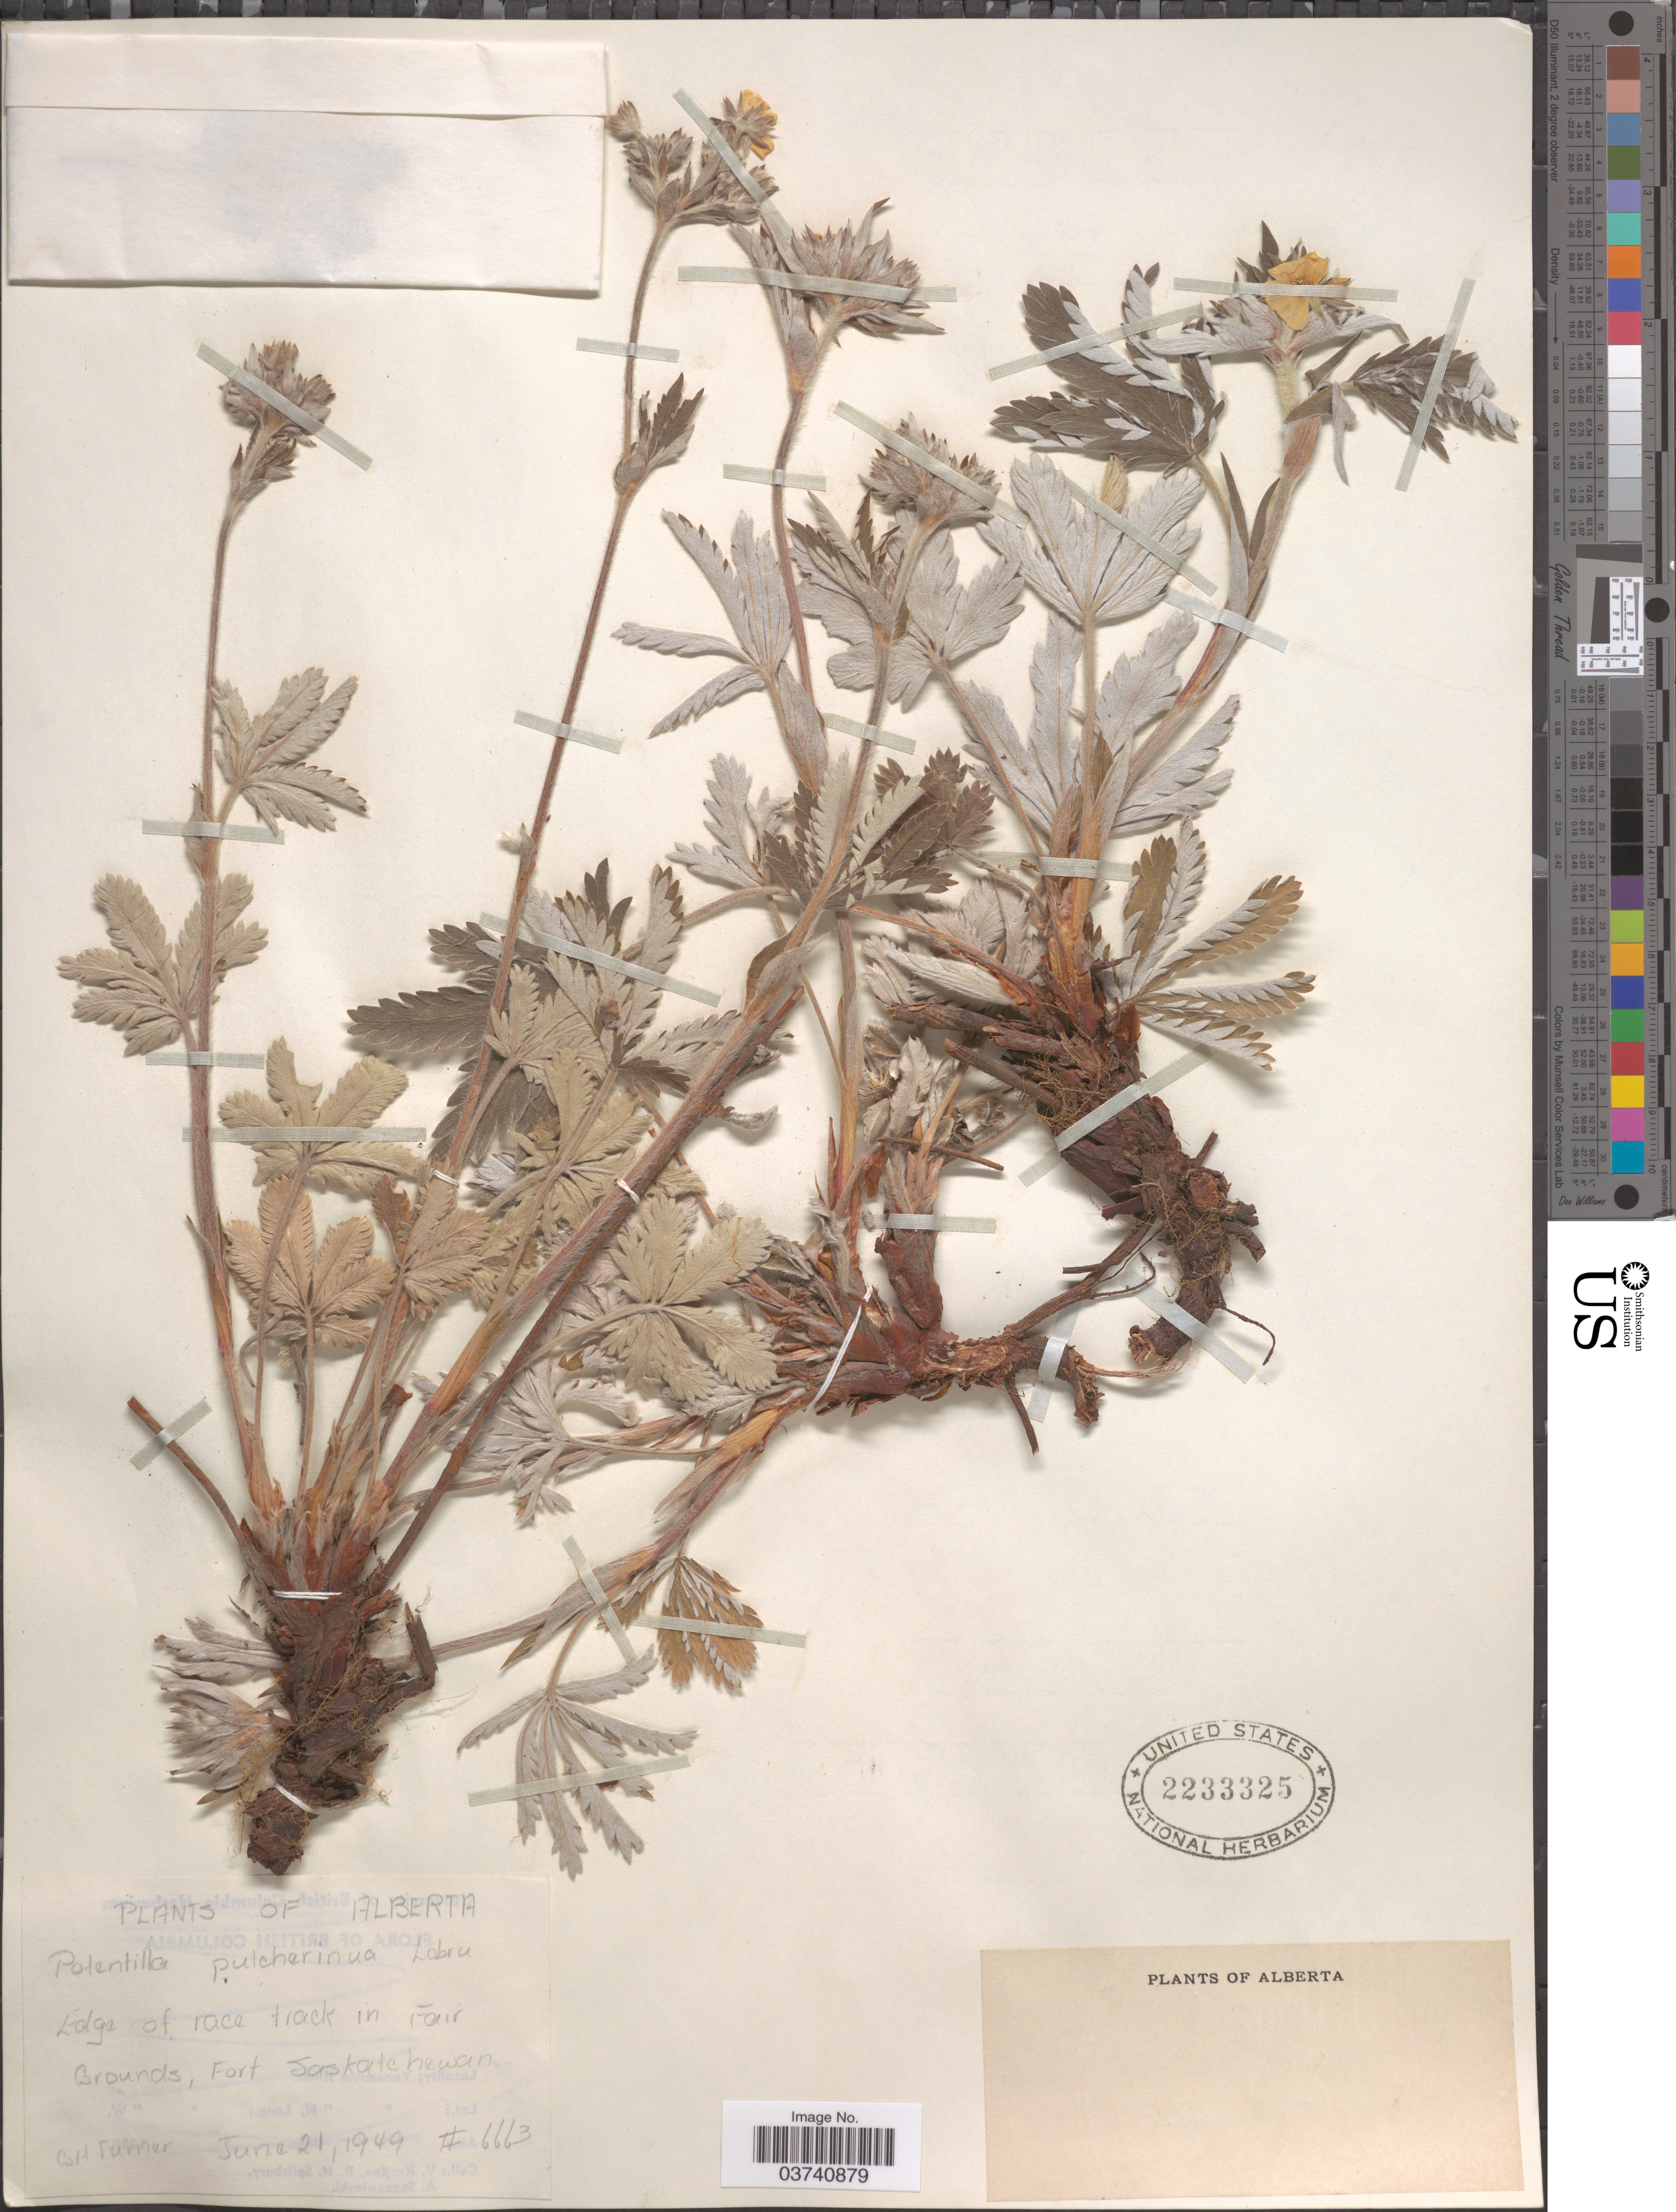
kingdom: Plantae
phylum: Tracheophyta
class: Magnoliopsida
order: Rosales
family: Rosaceae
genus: Potentilla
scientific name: Potentilla pulcherrima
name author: Lehm.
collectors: -. Turner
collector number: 6663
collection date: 1949-06-21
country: Canada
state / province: Alberta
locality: Edge of race track in Fair Grounds, Fort Saskatchewan.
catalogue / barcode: US 2233325